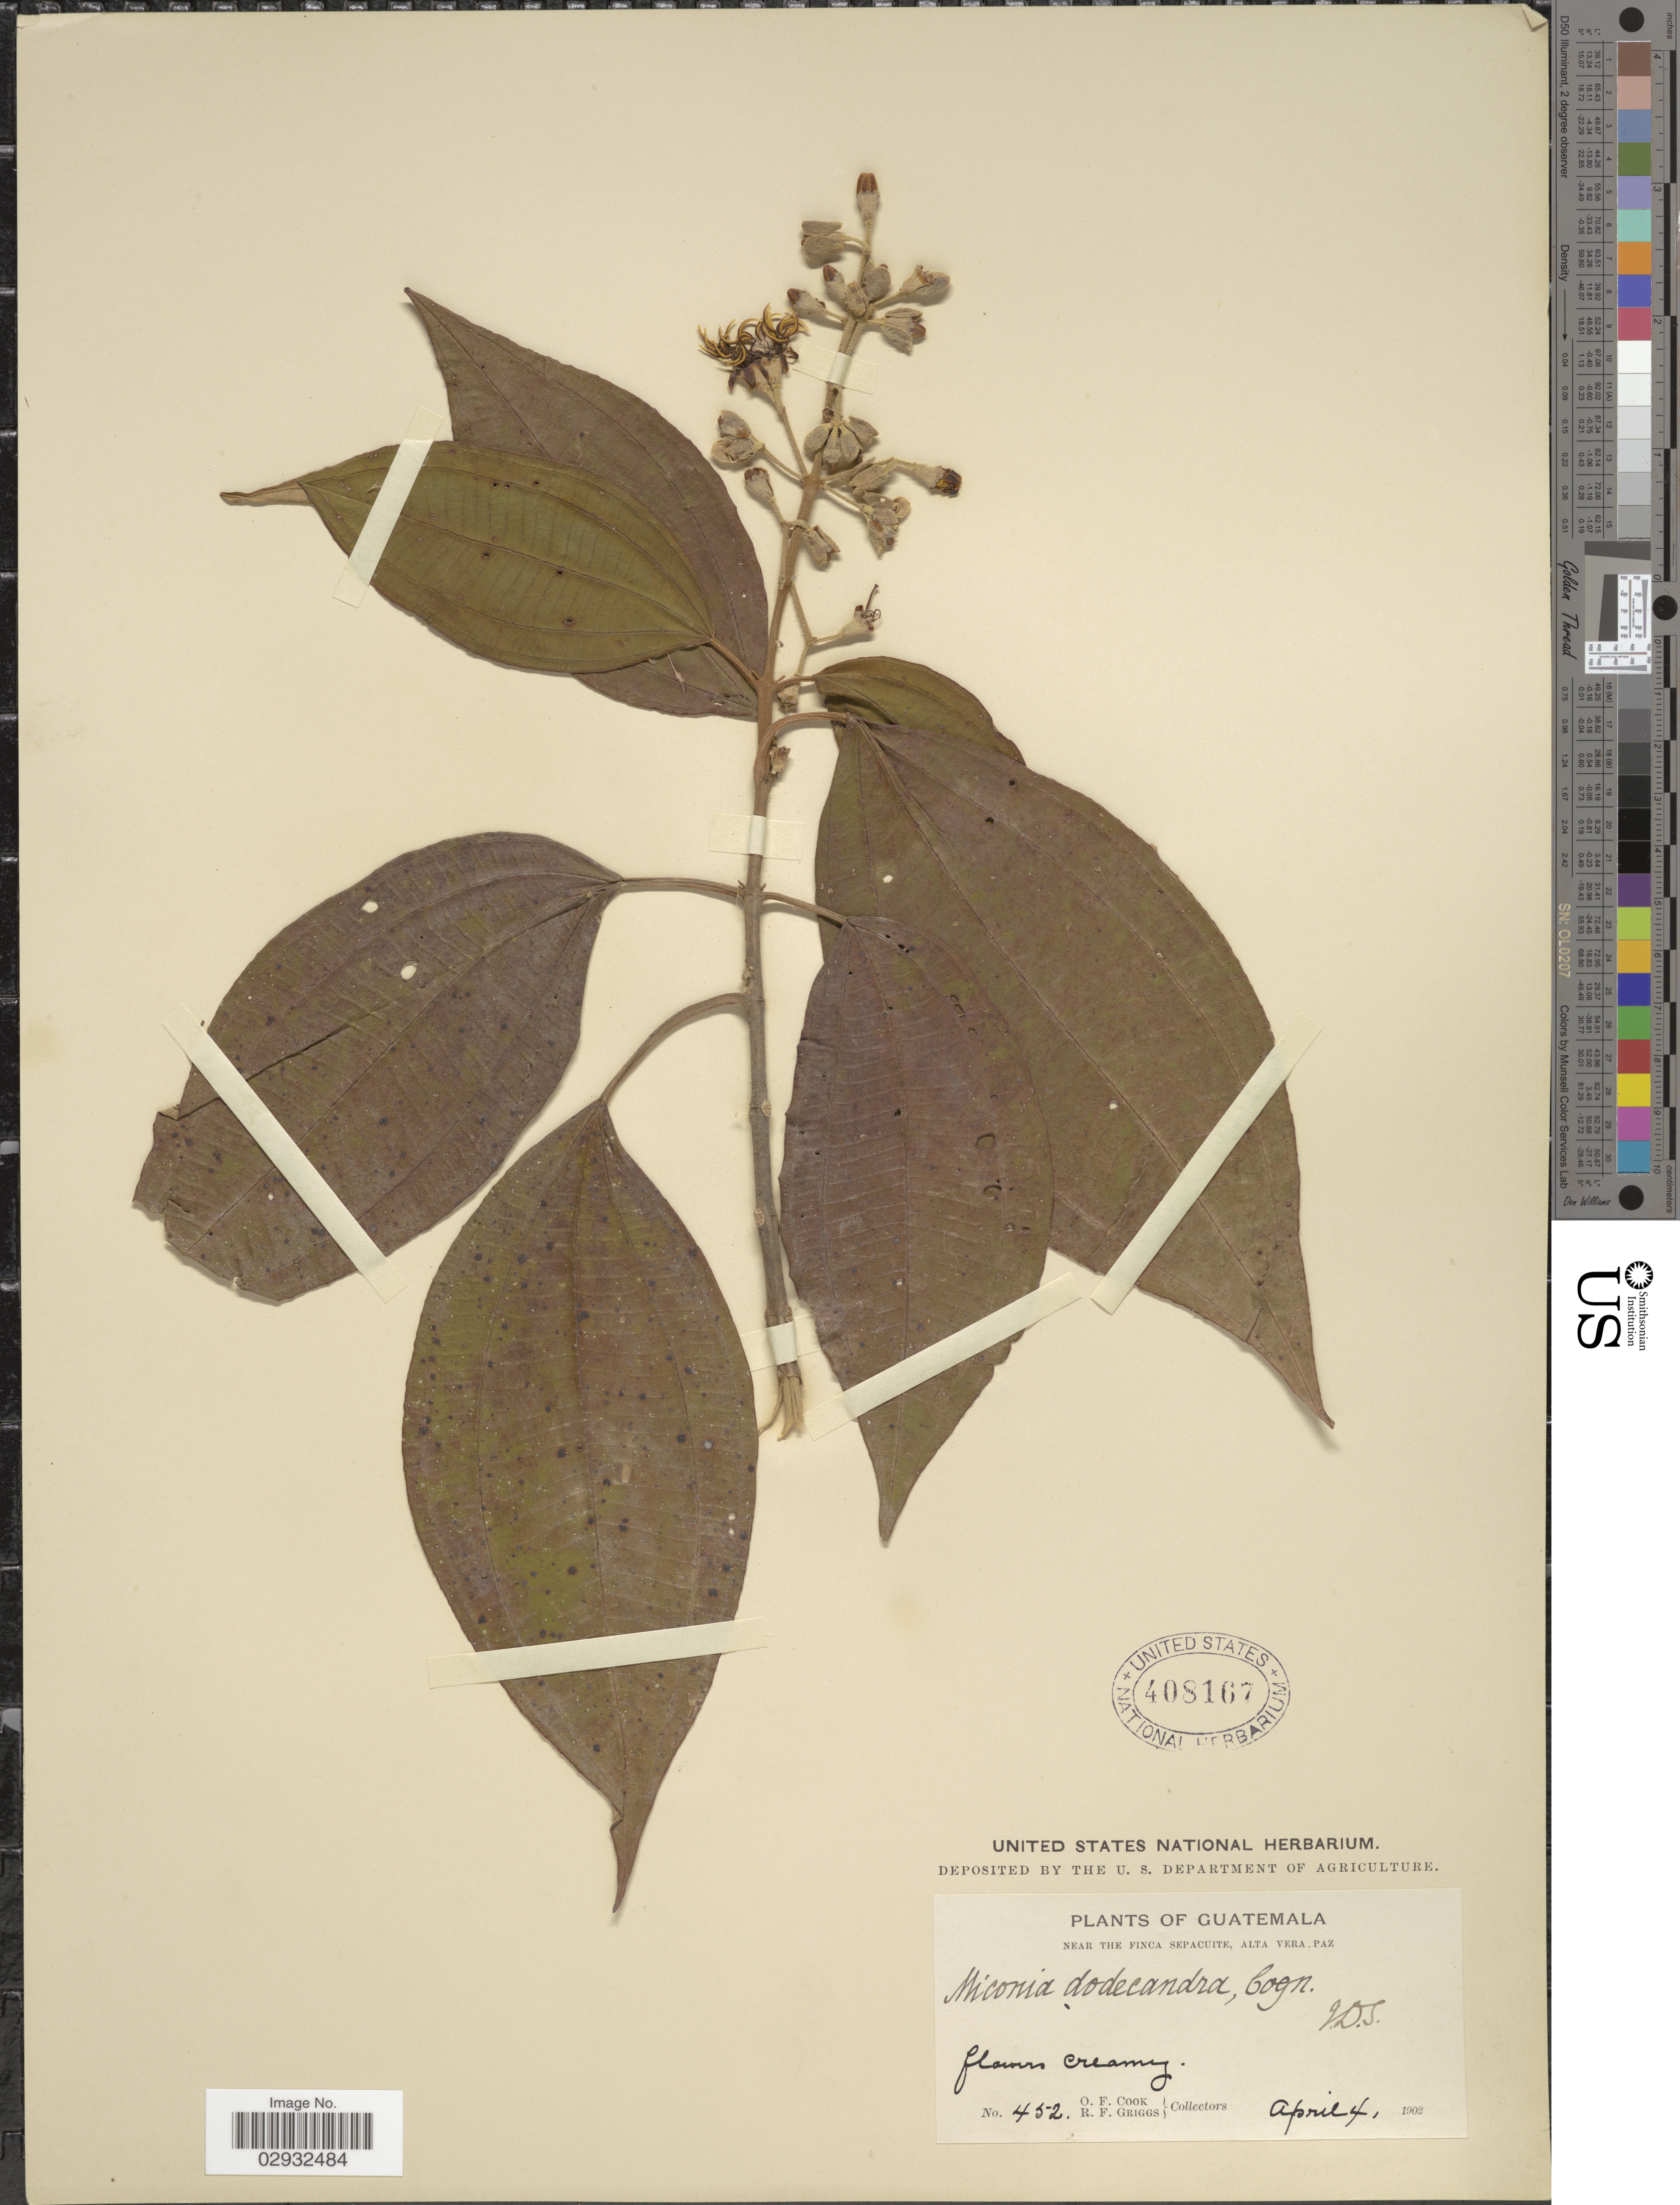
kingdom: Plantae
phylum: Tracheophyta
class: Magnoliopsida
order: Myrtales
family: Melastomataceae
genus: Miconia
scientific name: Miconia dodecandra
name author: Cogn.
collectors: O. F. Cook & R. F. Griggs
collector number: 452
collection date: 1902-04-04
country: Guatemala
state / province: Alta Verapaz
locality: Near the Finca Sepacuite.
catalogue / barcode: US 408167